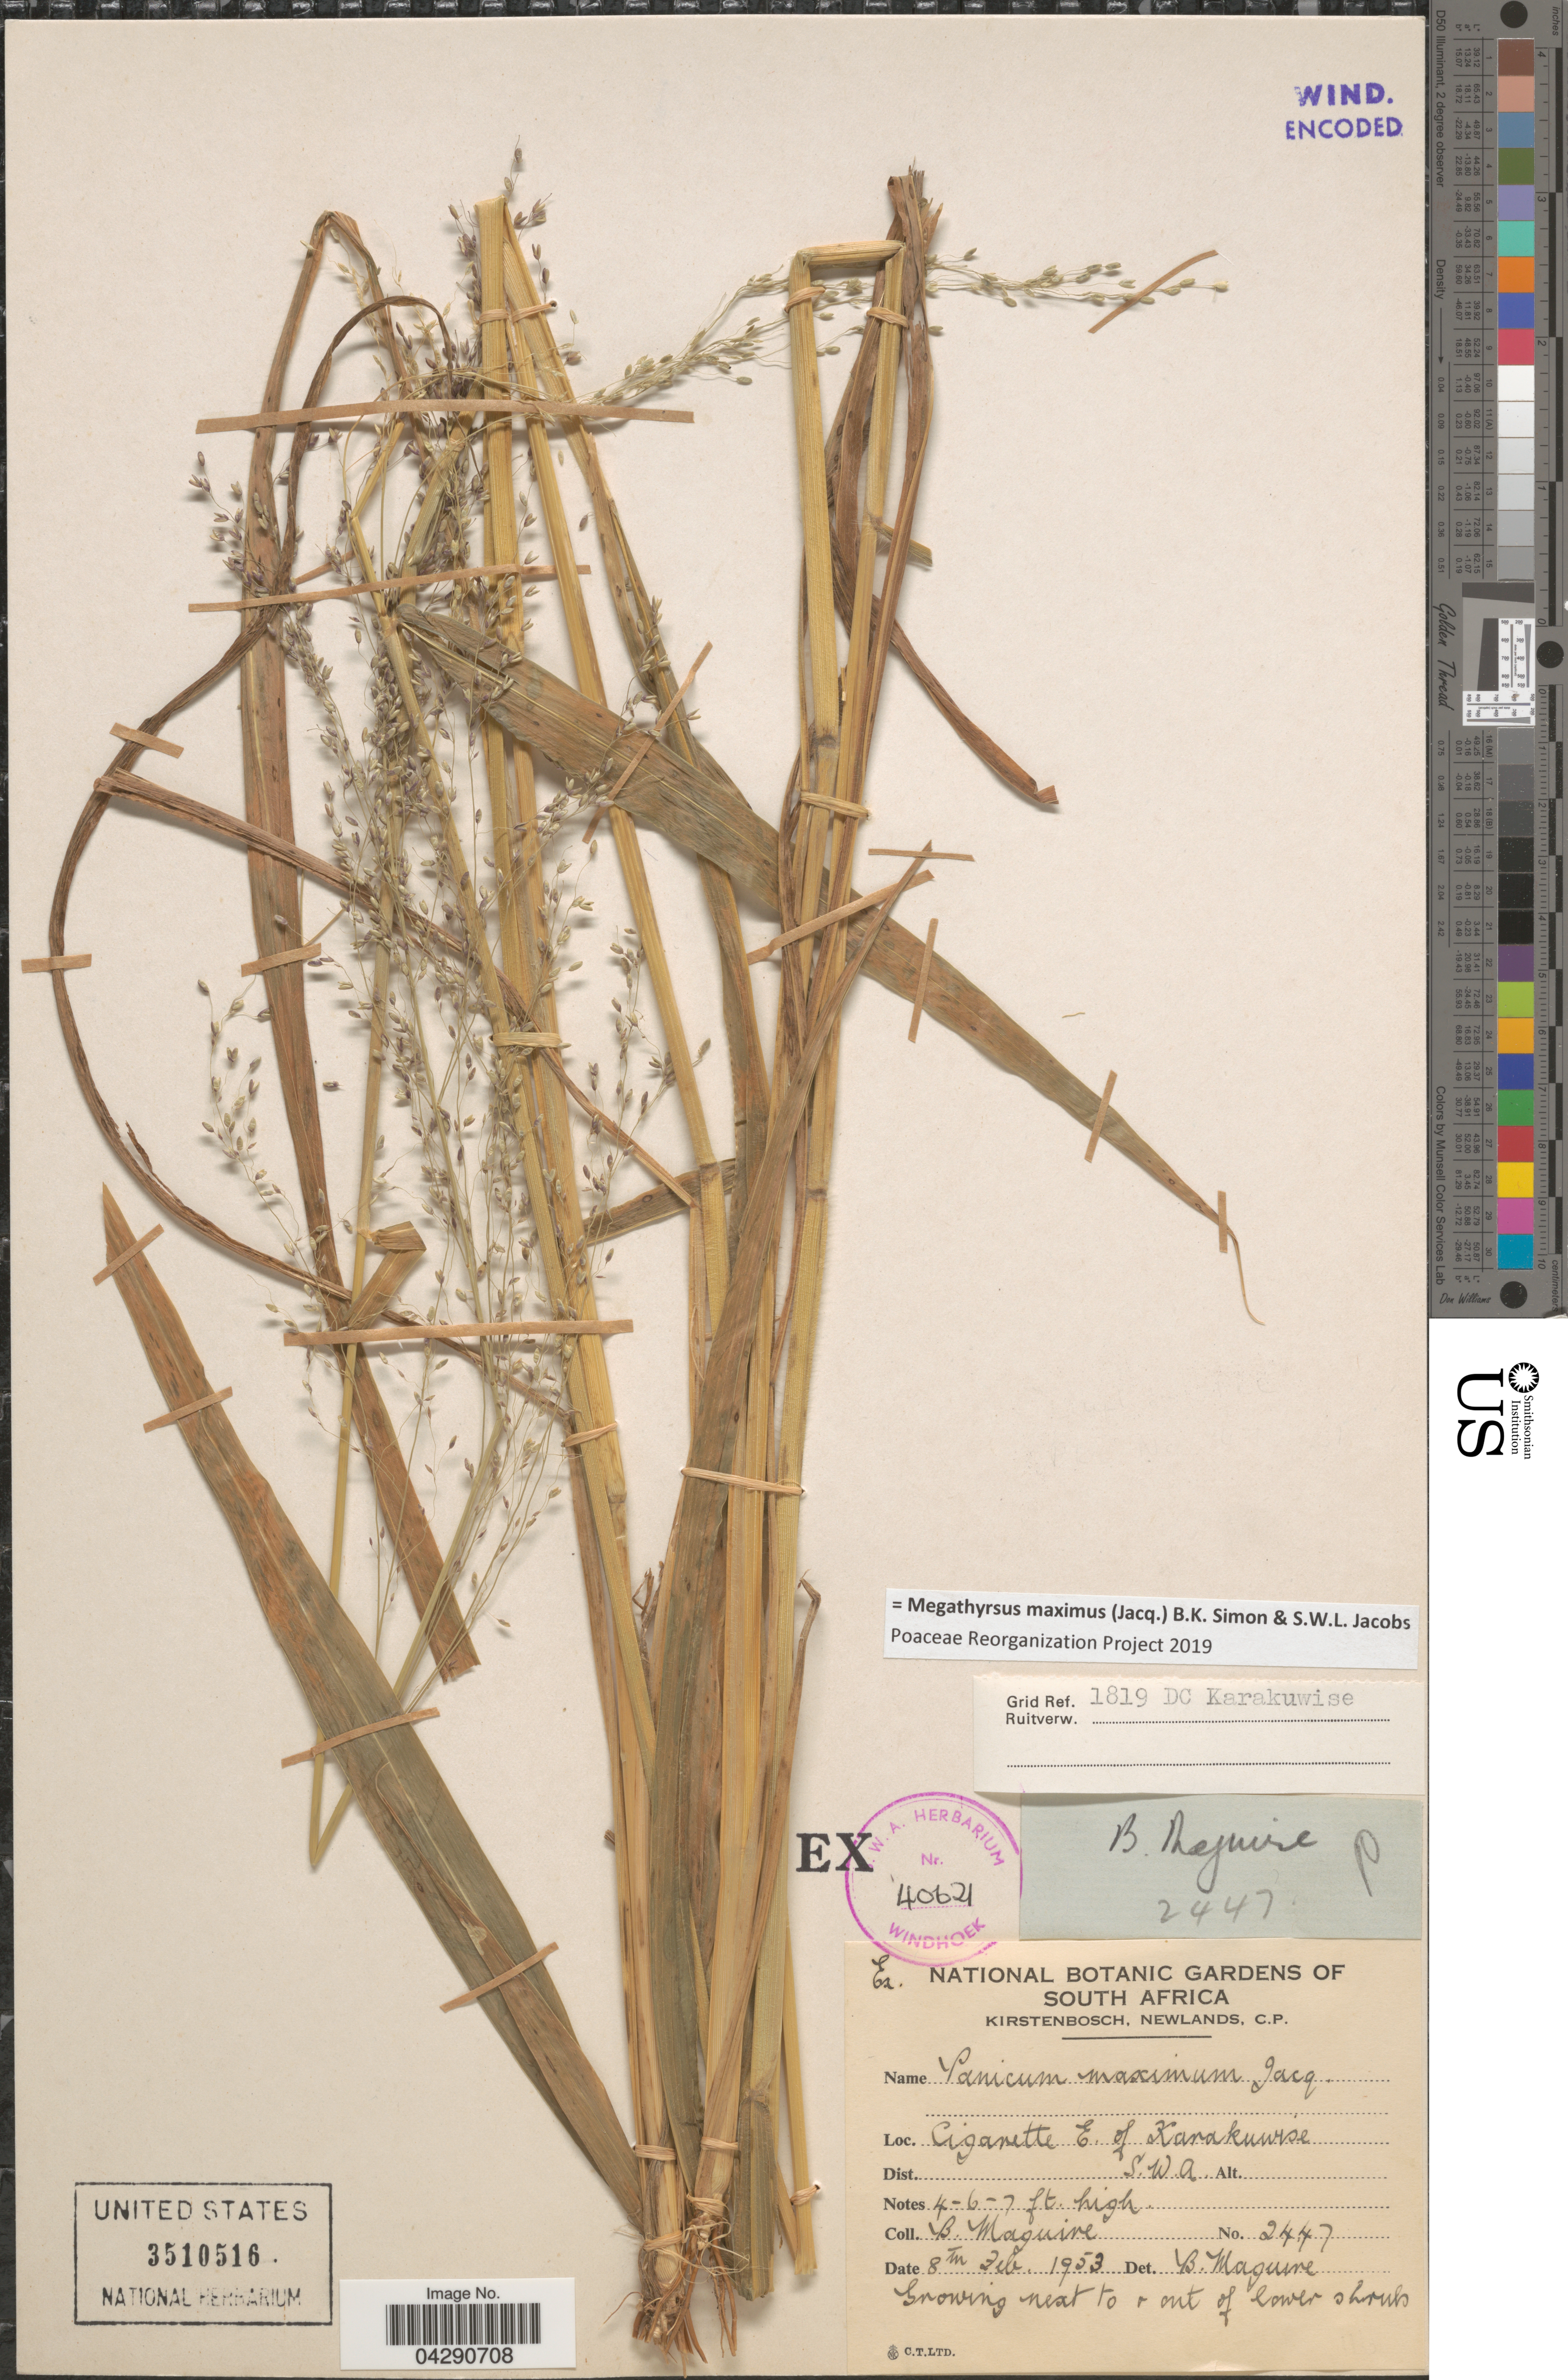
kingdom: Plantae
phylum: Tracheophyta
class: Liliopsida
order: Poales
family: Poaceae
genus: Megathyrsus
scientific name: Megathyrsus maximus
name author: (Jacq.) B.K. Simon & S.W.L. Jacobs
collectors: B. Maguire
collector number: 2447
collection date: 1953-02-08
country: South Africa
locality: Cigarette E of Karakuwise. Dist. S.W.A.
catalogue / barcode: US 3510516